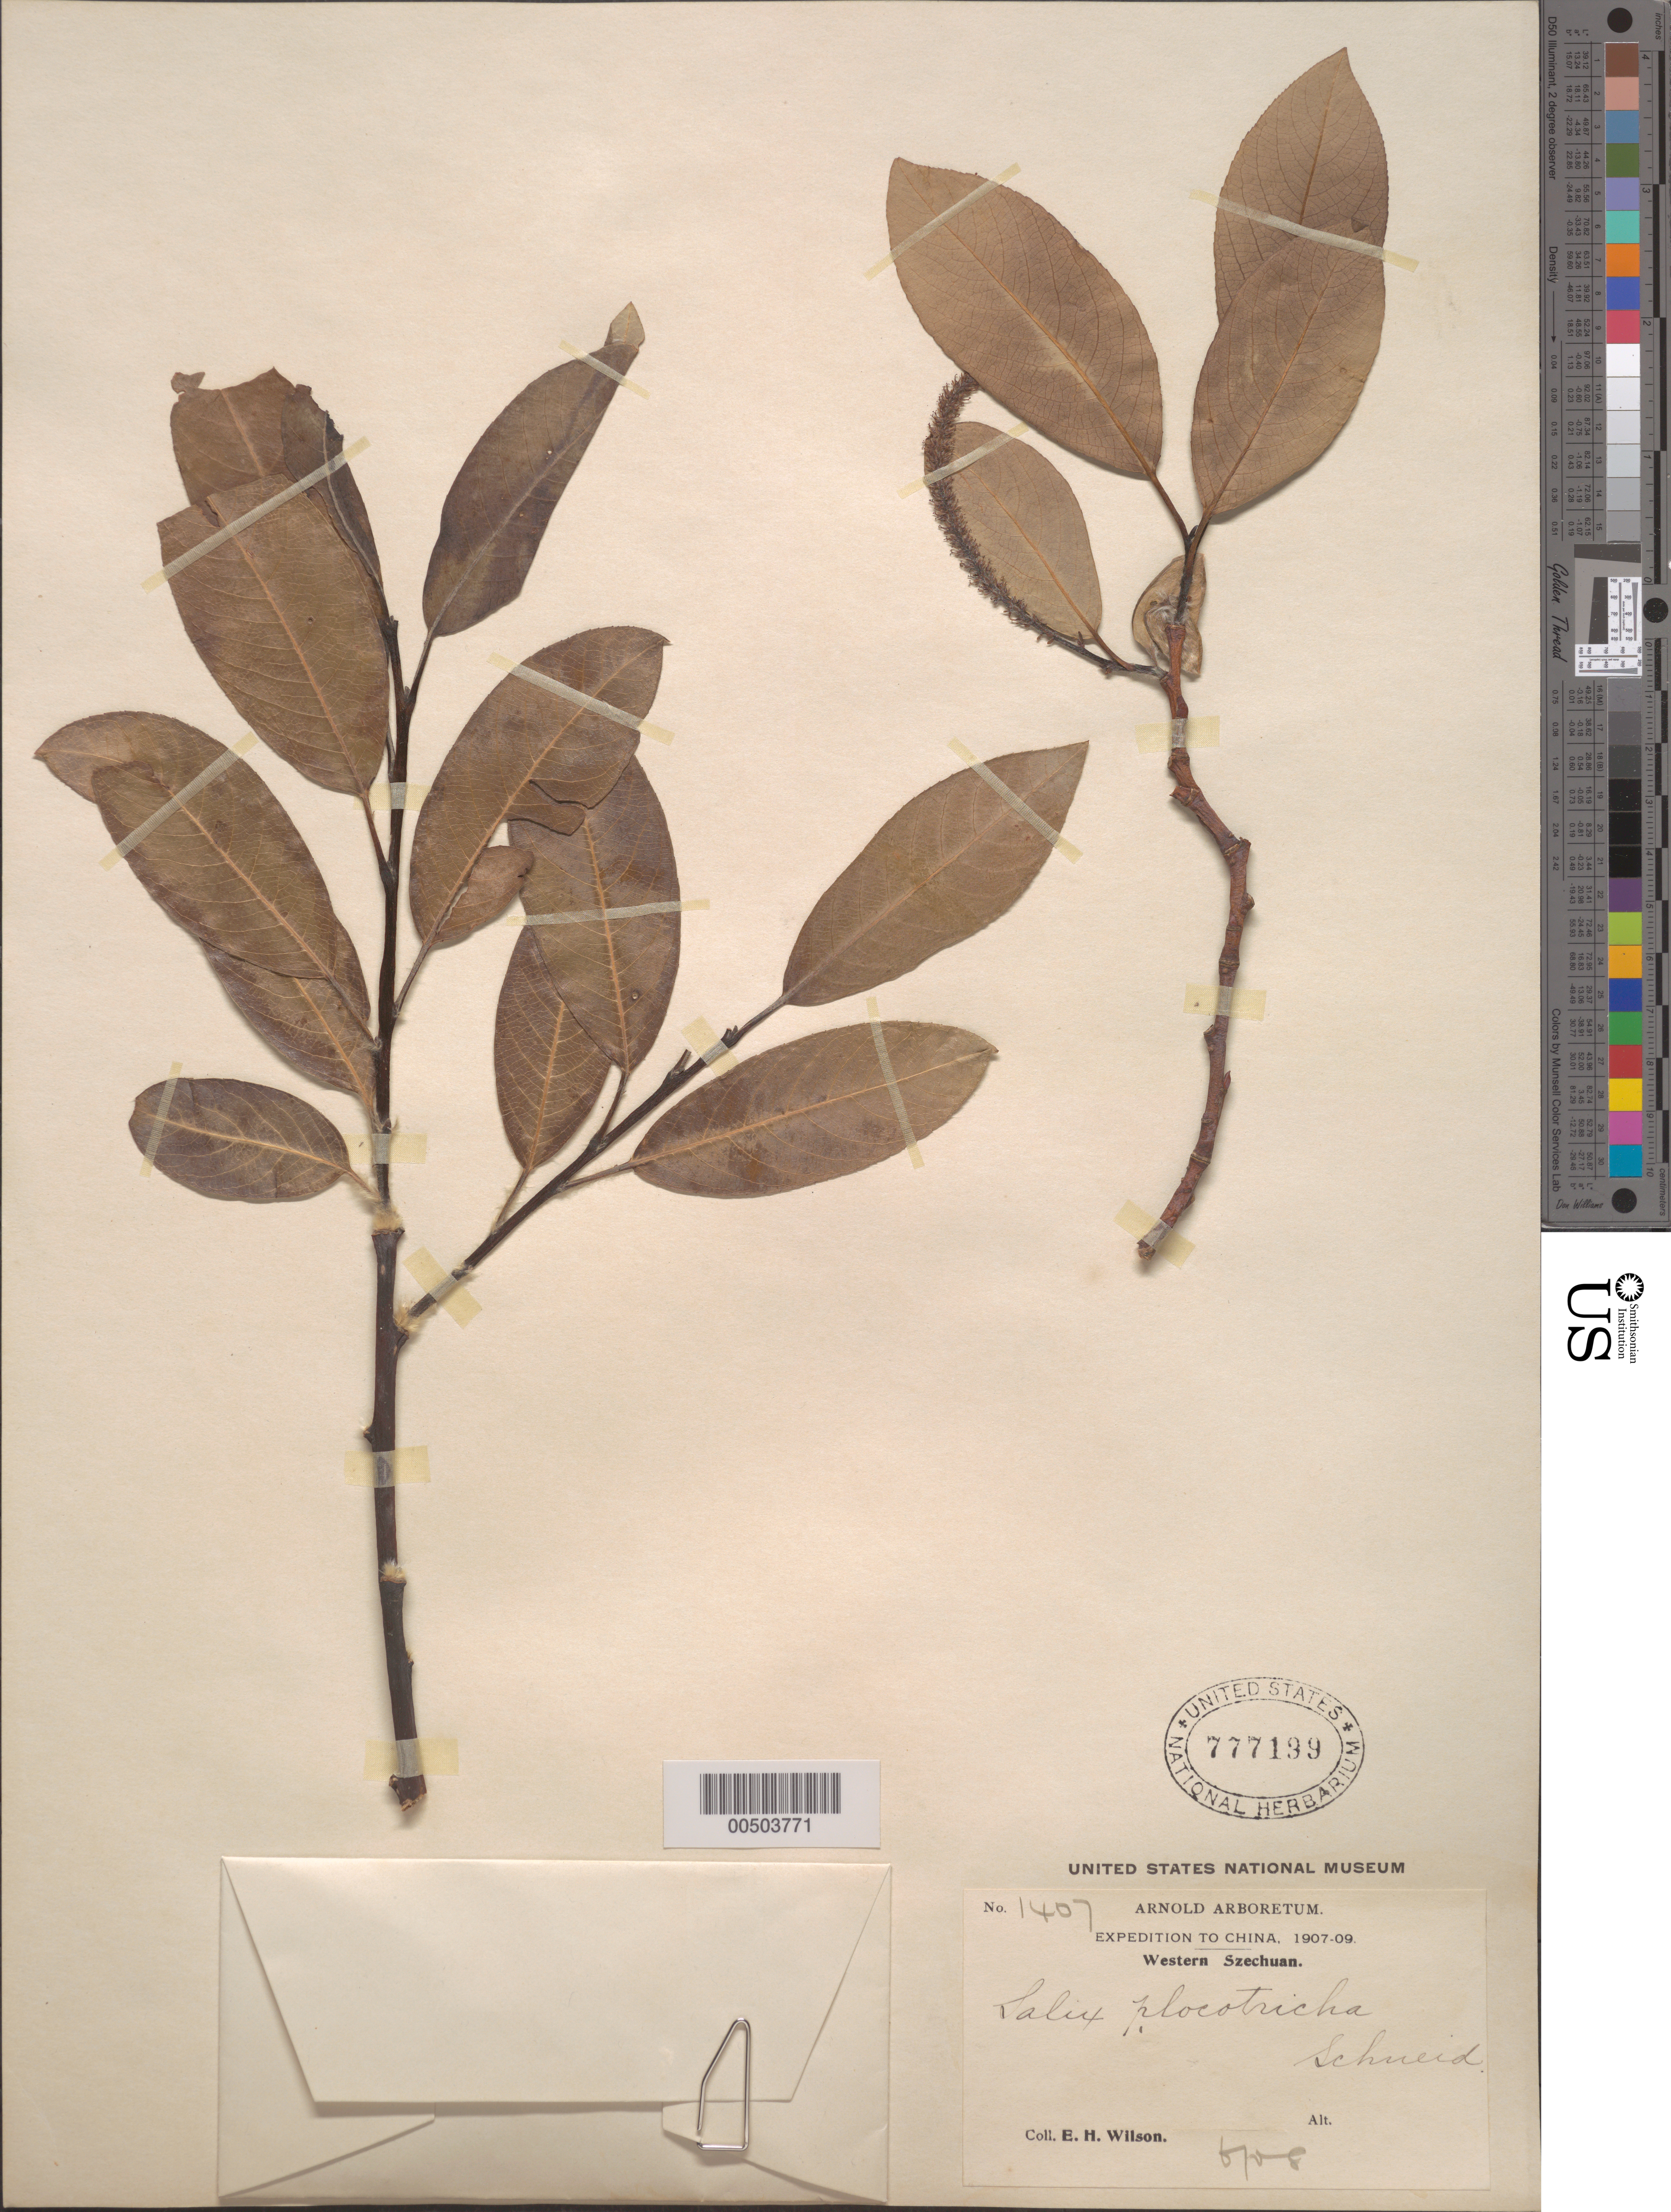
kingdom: Plantae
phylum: Tracheophyta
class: Magnoliopsida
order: Malpighiales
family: Salicaceae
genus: Salix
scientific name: Salix plocotricha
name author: C.K. Schneid. in Sarg.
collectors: E. H. Wilson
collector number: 1407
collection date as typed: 1907 to -- --- 1909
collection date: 1907/1909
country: China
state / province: Sichuan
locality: Western Szechuan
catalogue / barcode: US 777199